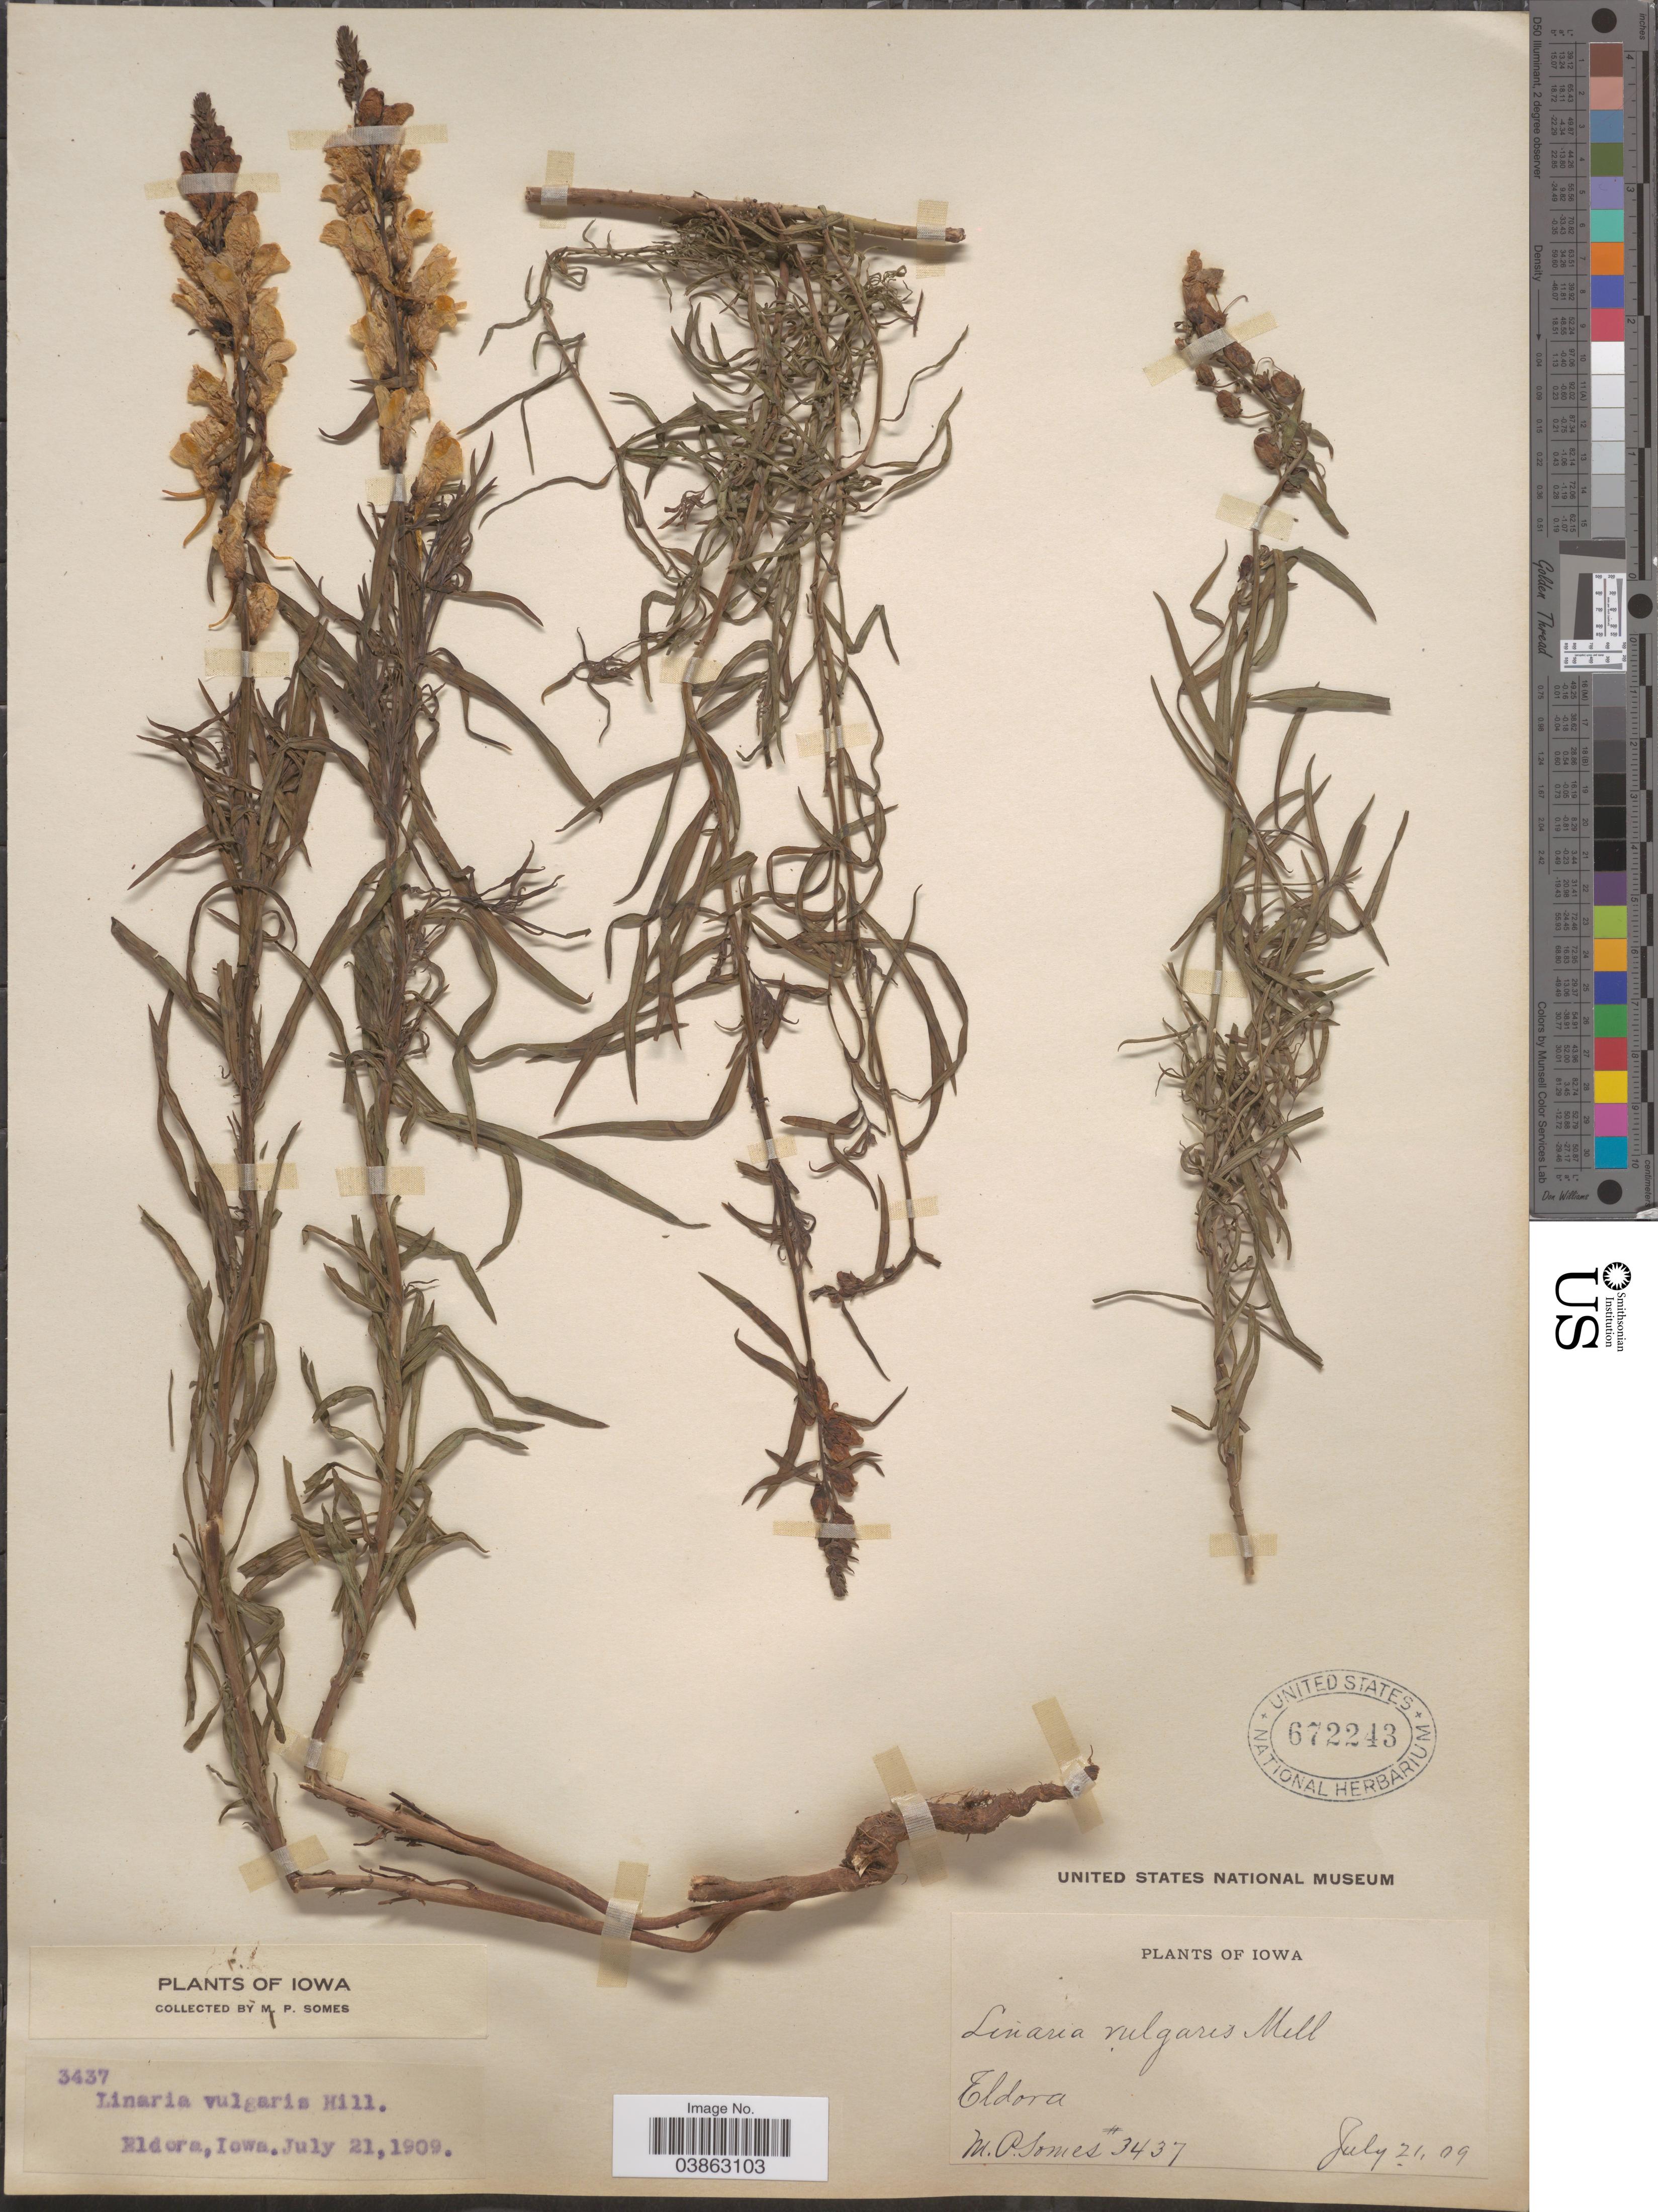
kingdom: Plantae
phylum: Tracheophyta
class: Magnoliopsida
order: Lamiales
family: Plantaginaceae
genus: Linaria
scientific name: Linaria vulgaris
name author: Mill.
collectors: M. Somes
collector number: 3437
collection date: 1909-07-21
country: United States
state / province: Iowa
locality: Eldora.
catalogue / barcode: US 672243